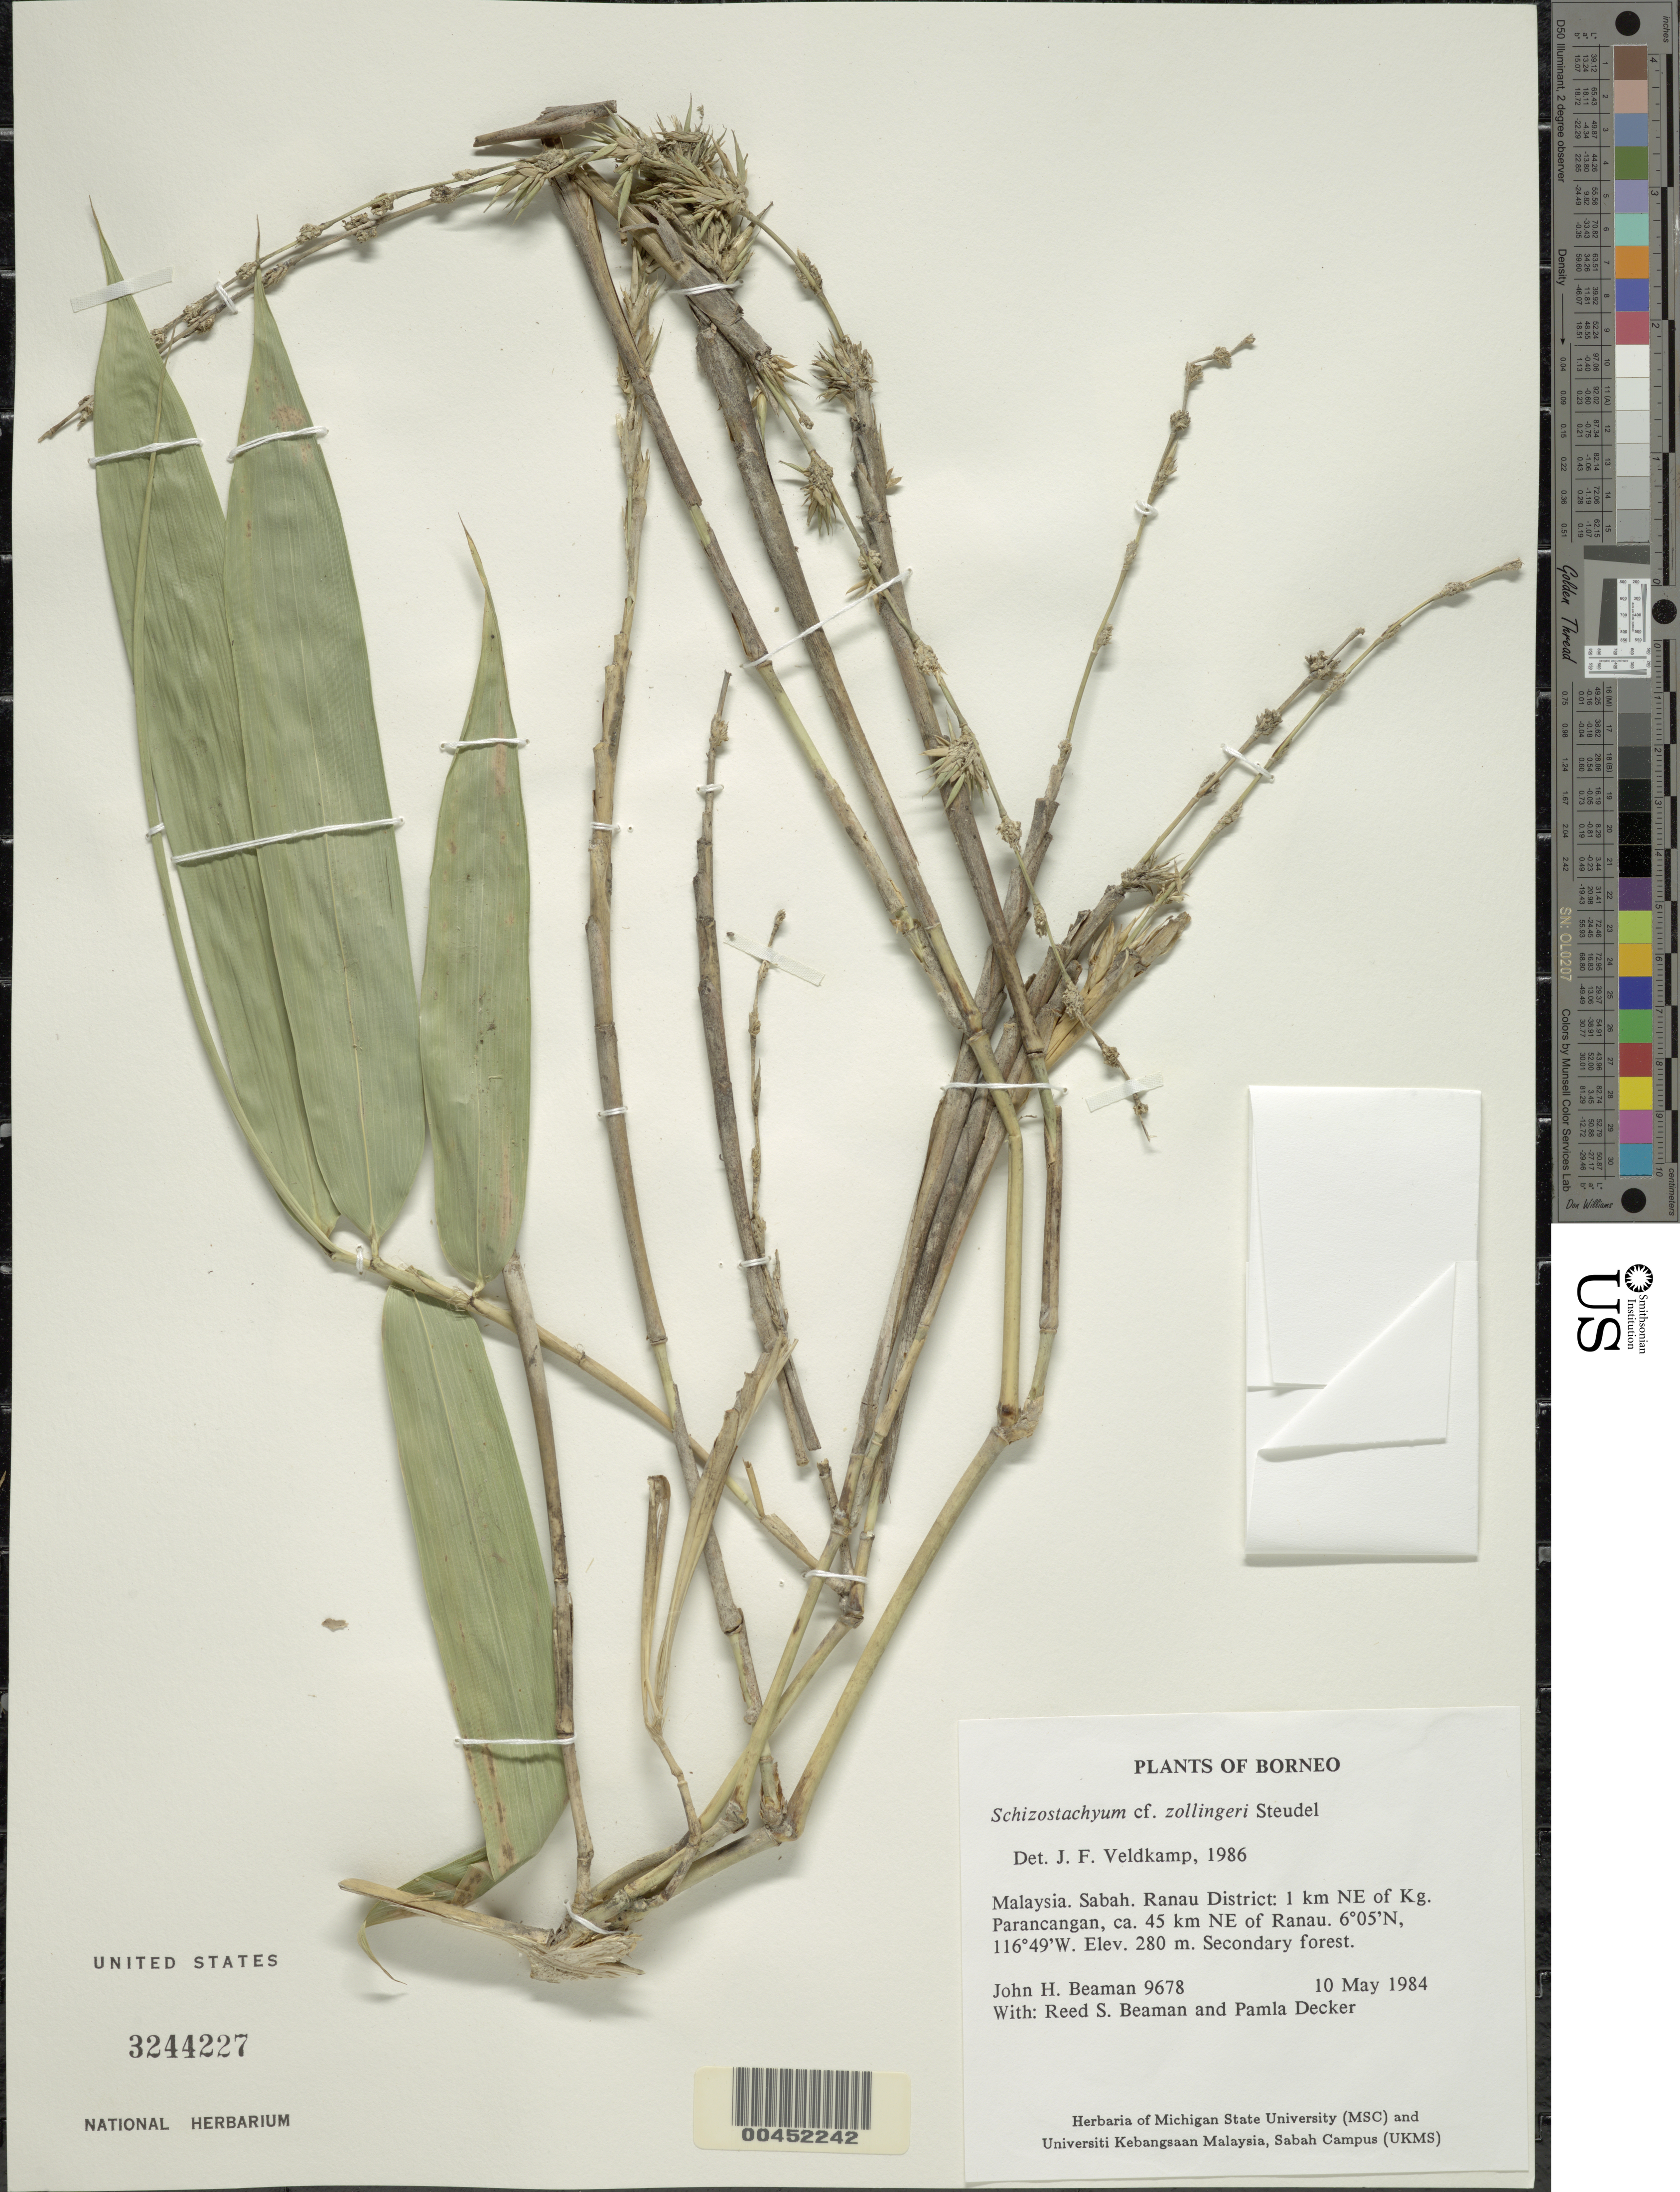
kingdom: Plantae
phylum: Tracheophyta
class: Liliopsida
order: Poales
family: Poaceae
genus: Schizostachyum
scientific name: Schizostachyum zollingeri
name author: Steud.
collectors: J. H. Beaman, R. S. Beaman & P. Decker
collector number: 9678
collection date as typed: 10 May 1984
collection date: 1984-05-10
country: Malaysia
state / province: Sabah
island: Borneo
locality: Ranau dist., 1 km ne of kg. parancangan, ca. 45 km ne of ranau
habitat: Secondary forest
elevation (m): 280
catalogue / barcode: US 3244227